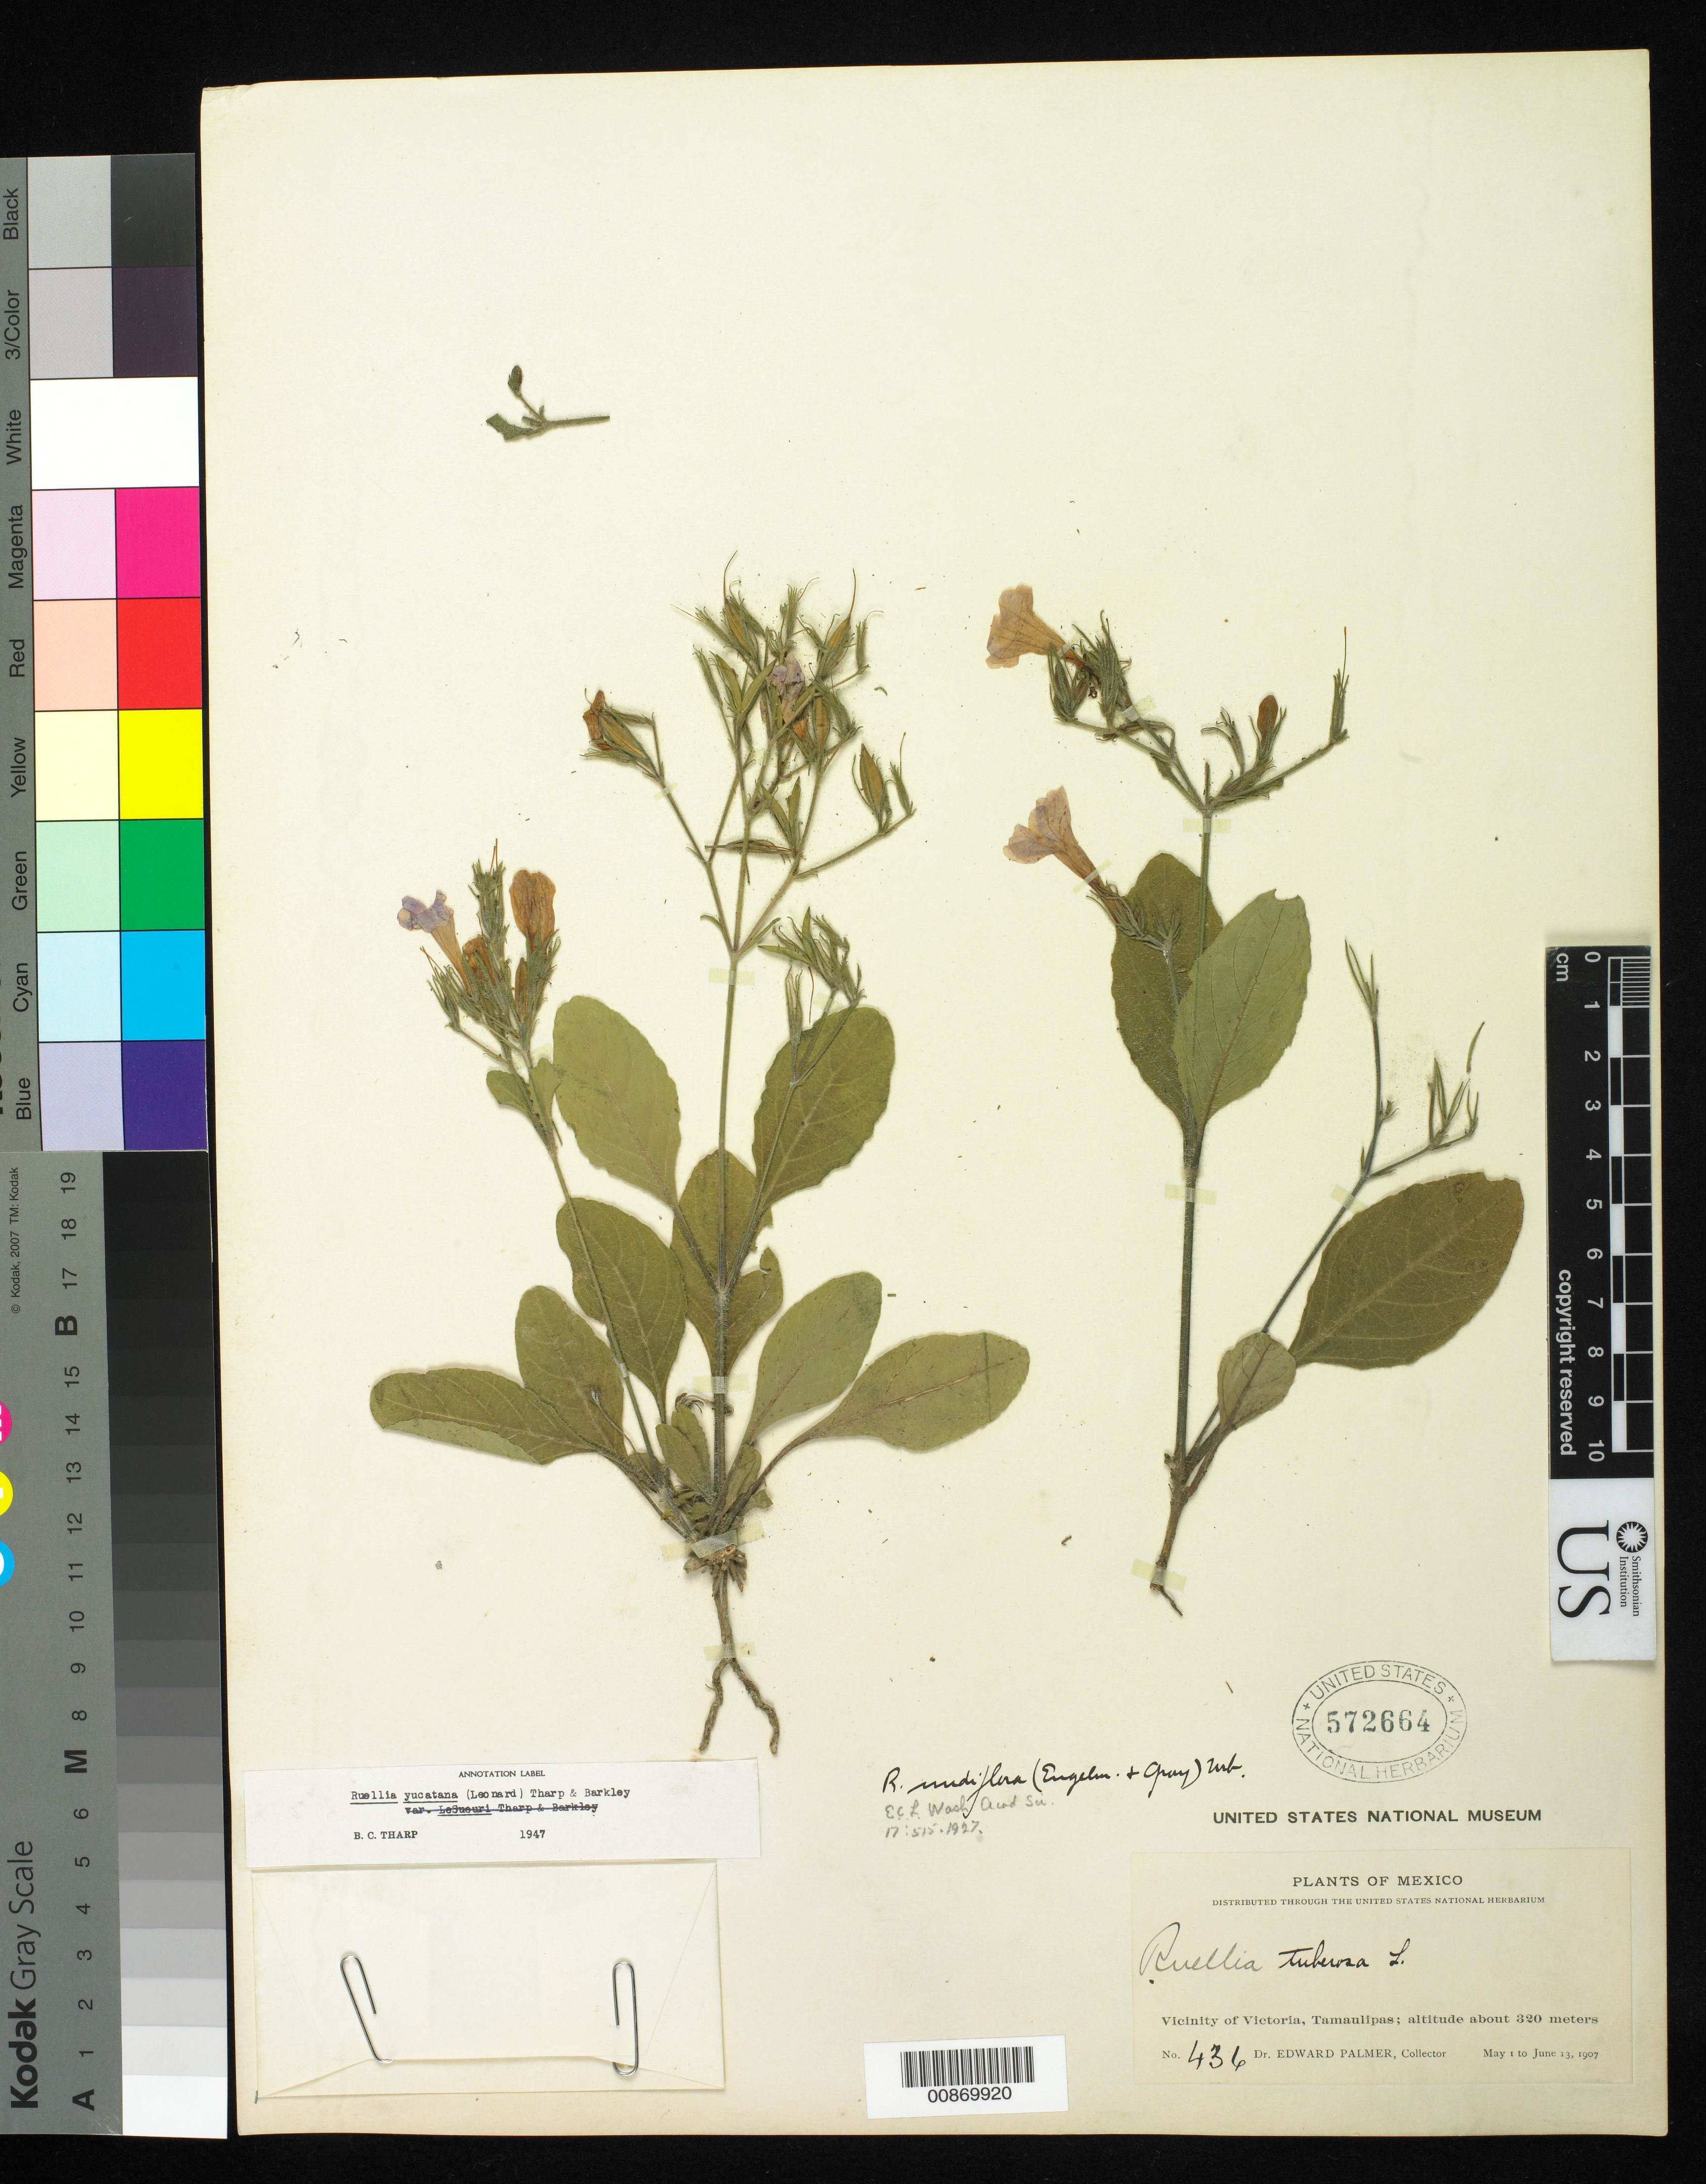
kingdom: Plantae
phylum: Tracheophyta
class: Magnoliopsida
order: Lamiales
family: Acanthaceae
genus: Ruellia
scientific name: Ruellia yucatana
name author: (Leonard) Tharp & F.A. Barkley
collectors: E. Palmer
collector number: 436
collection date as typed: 01 May 1907 to 13 Jun 1907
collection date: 1907-05-01/1907-06-13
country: Mexico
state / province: Tamaulipas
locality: Vicinity of Victoria.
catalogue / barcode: US 572664